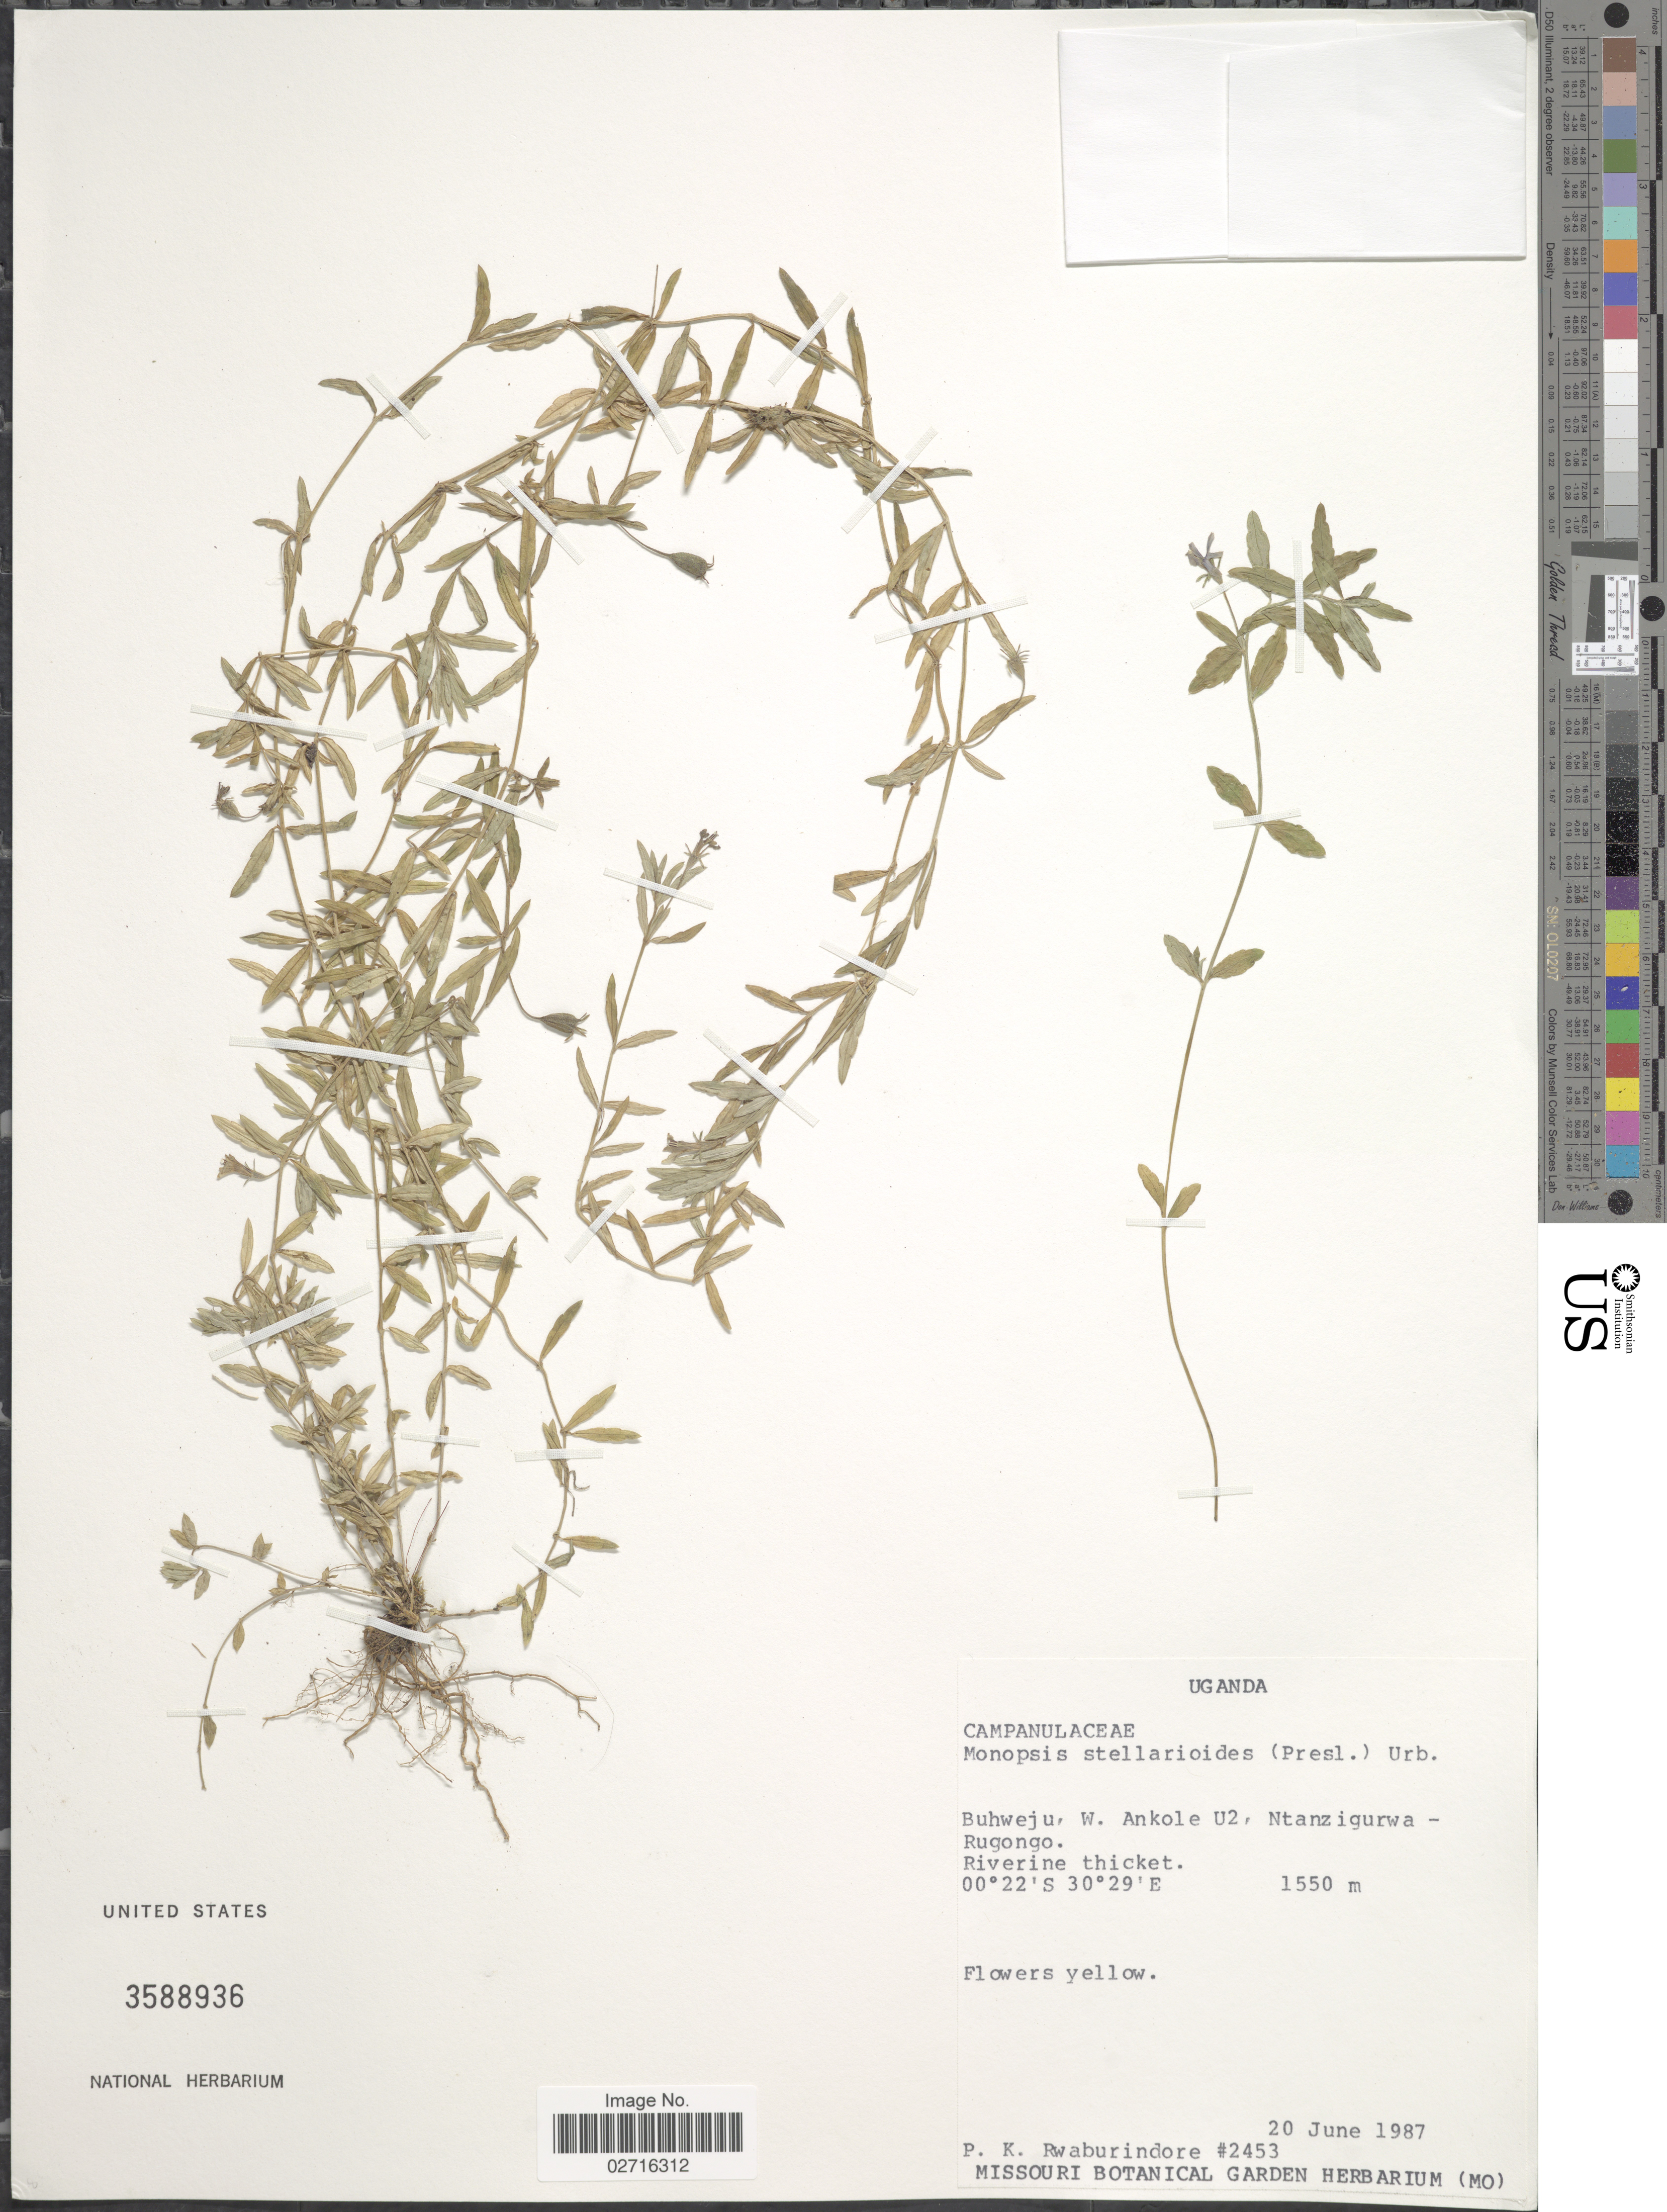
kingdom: Plantae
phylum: Tracheophyta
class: Magnoliopsida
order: Asterales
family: Campanulaceae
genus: Monopsis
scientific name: Monopsis stellarioides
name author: (C. Presl) Urb.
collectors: P. Rwaburindore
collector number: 2453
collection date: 1987-06-20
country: Uganda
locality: Buhweju, W Ankole U2, Ntazigurwa - Rugongo, Riverine thicket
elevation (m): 1550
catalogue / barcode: US 3588936